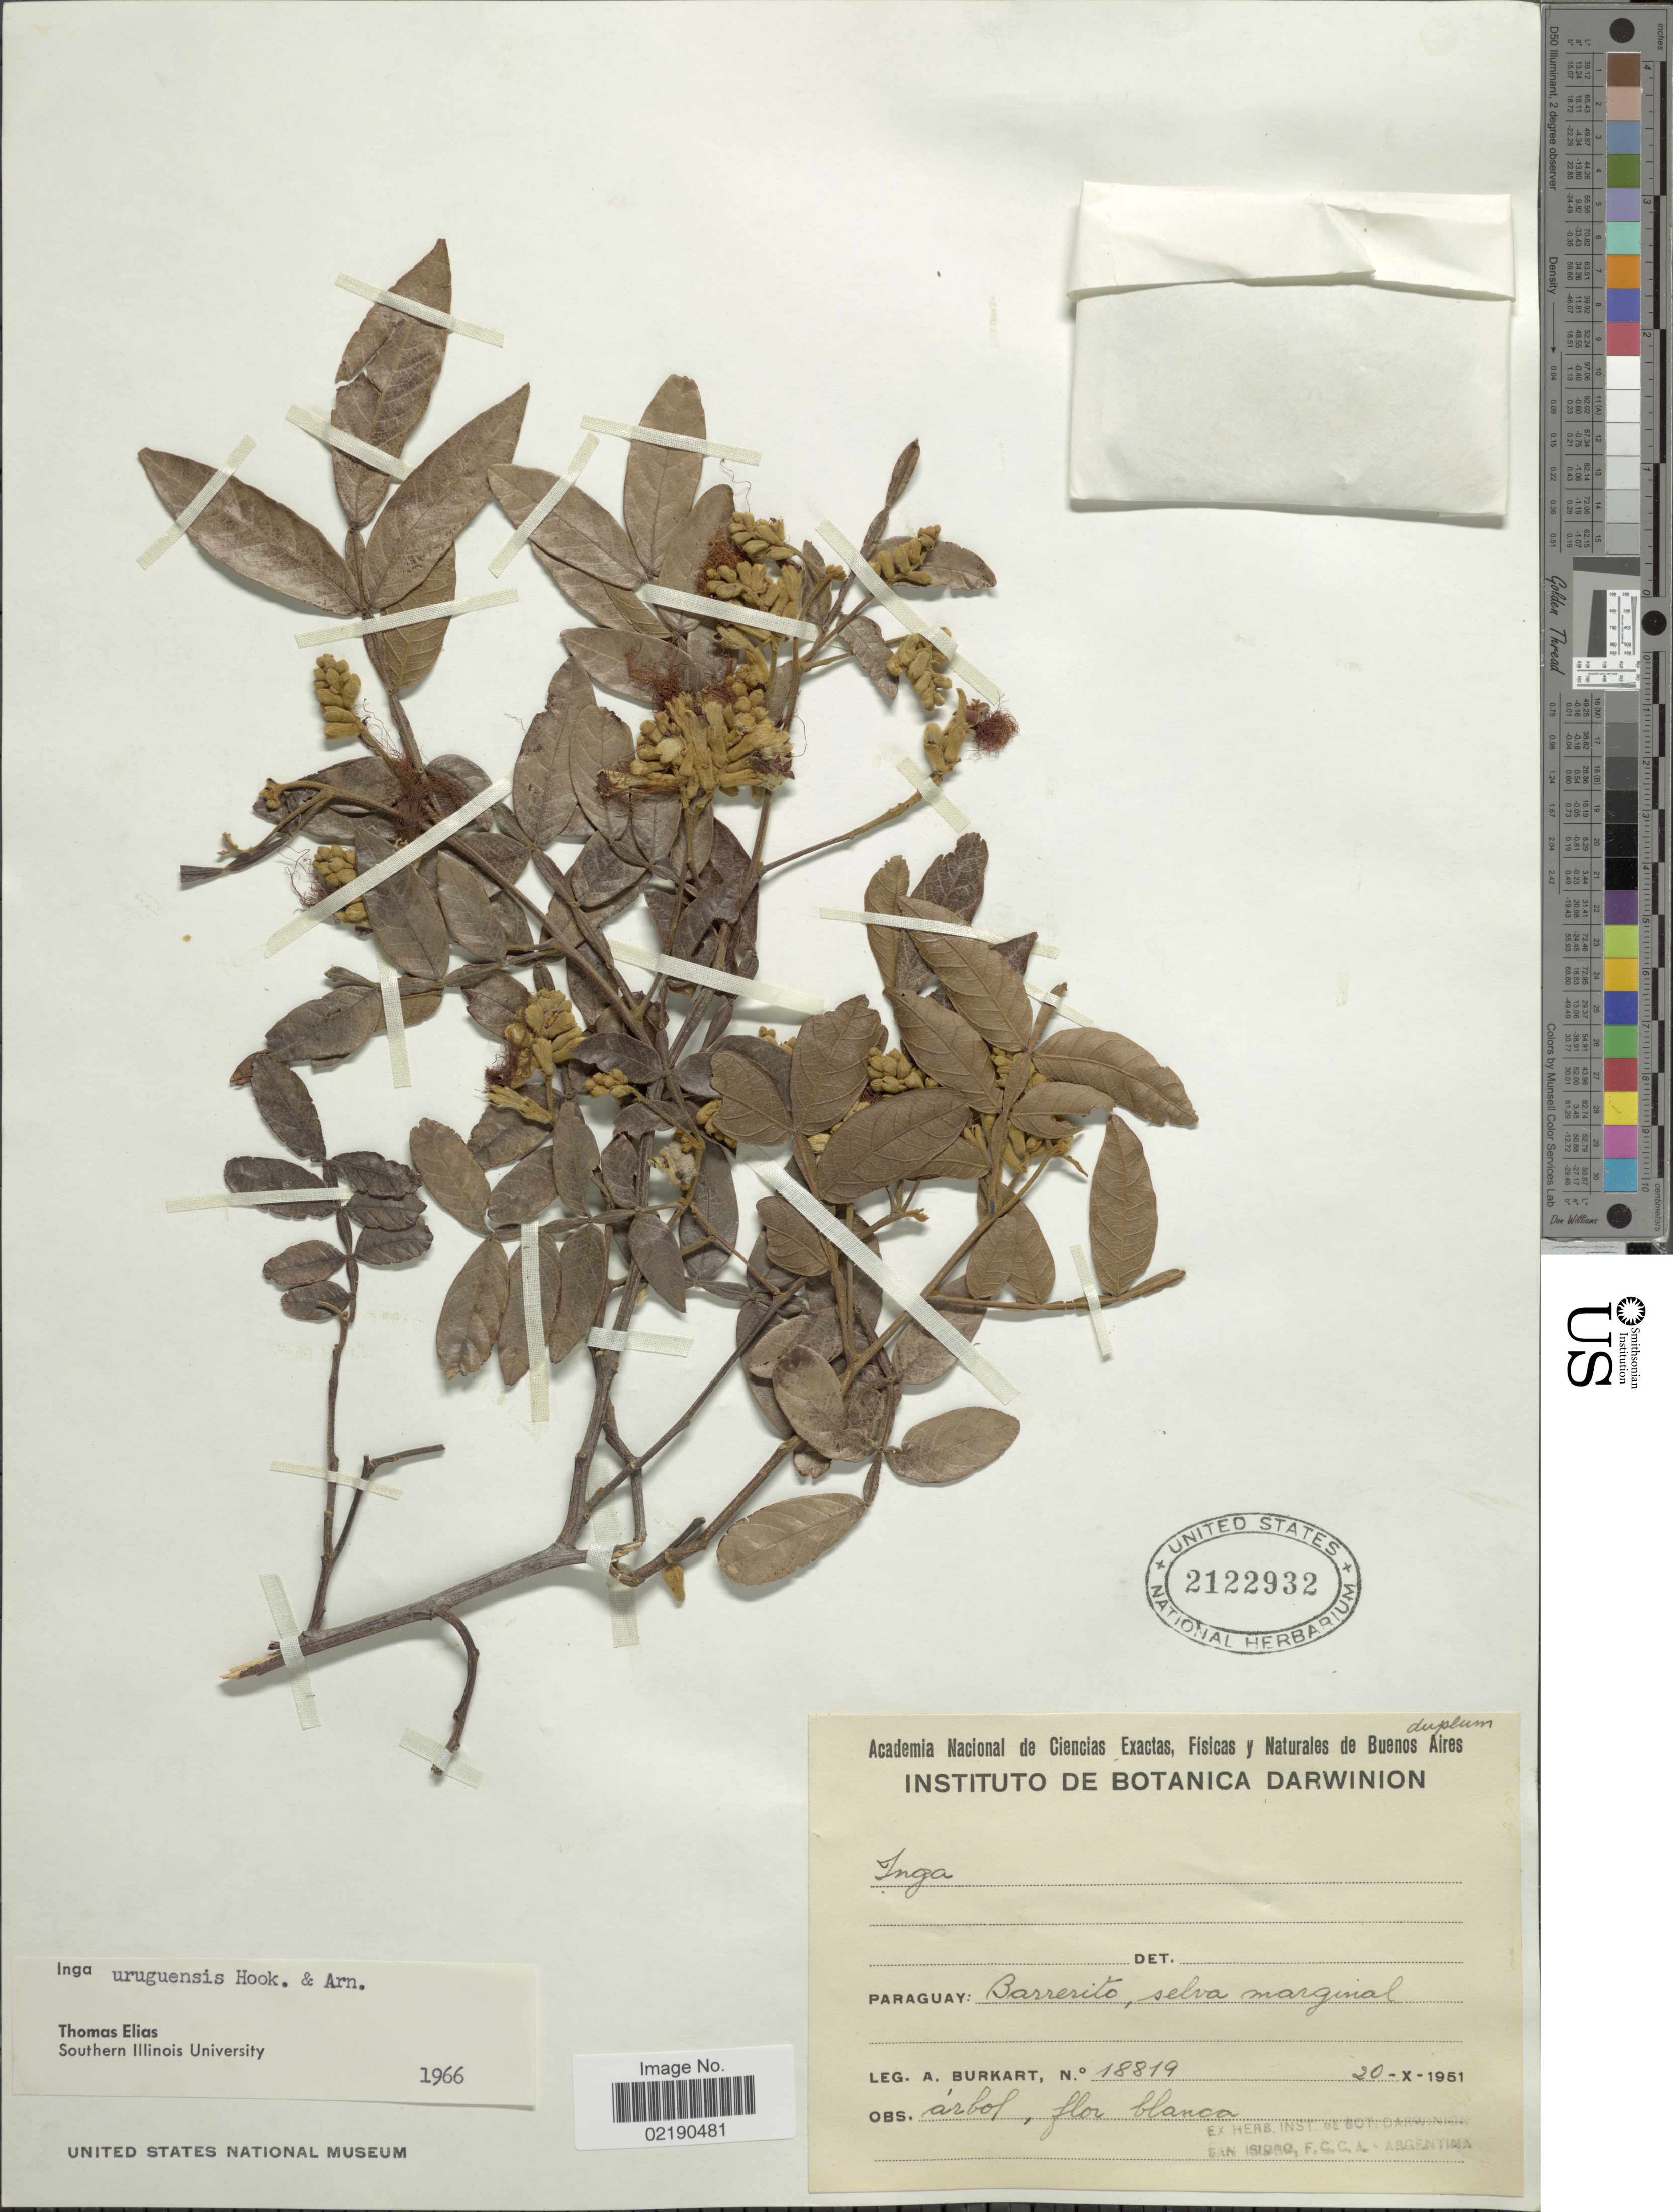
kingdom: Plantae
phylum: Tracheophyta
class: Magnoliopsida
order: Fabales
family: Fabaceae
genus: Inga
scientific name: Inga vera subsp. affinis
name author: (DC.) T.D. Penn.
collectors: A. E. Burkart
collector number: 18819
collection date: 1951-10-20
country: Paraguay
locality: Barrerito, selva marginal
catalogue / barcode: US 2122932